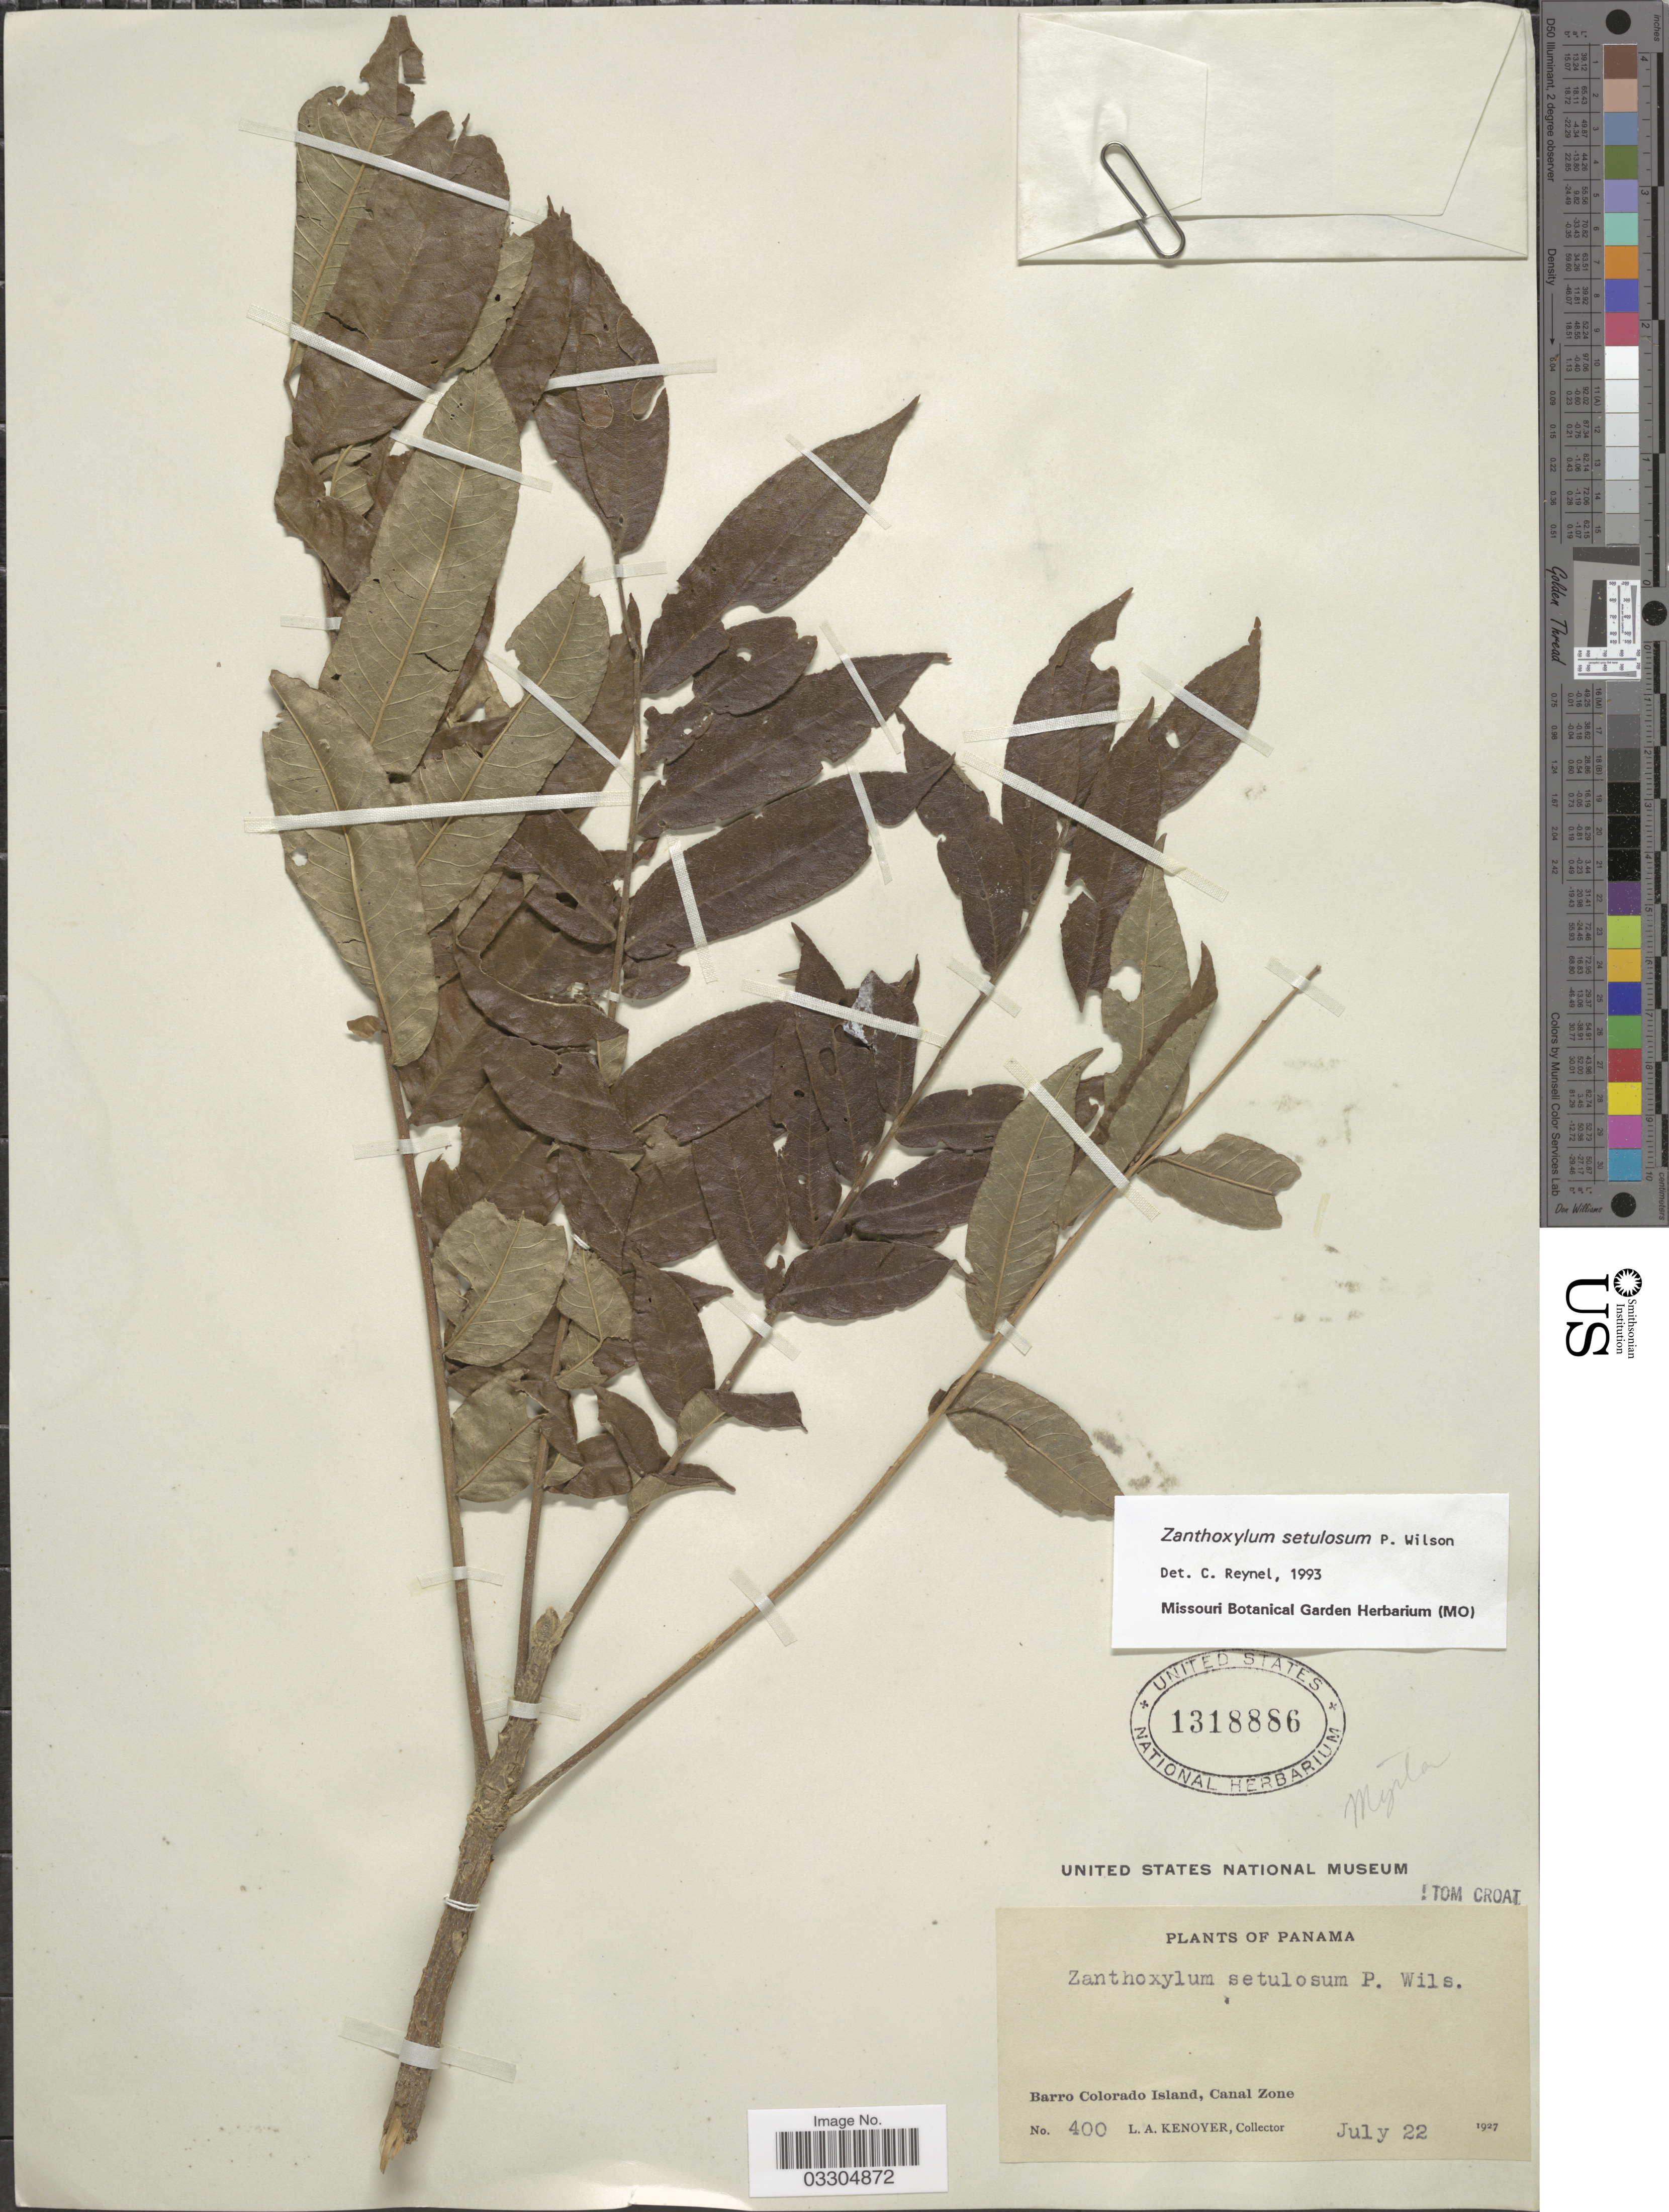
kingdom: Plantae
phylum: Tracheophyta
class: Magnoliopsida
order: Sapindales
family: Rutaceae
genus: Zanthoxylum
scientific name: Zanthoxylum setulosum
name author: P. Wilson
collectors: L. A. Kenoyer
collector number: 400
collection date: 1927-07-22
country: Panama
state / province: Panamá Oeste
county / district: Canal Zone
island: Barro Colorado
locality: Barro Colorado Island, Canal Zone.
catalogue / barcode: US 1318886